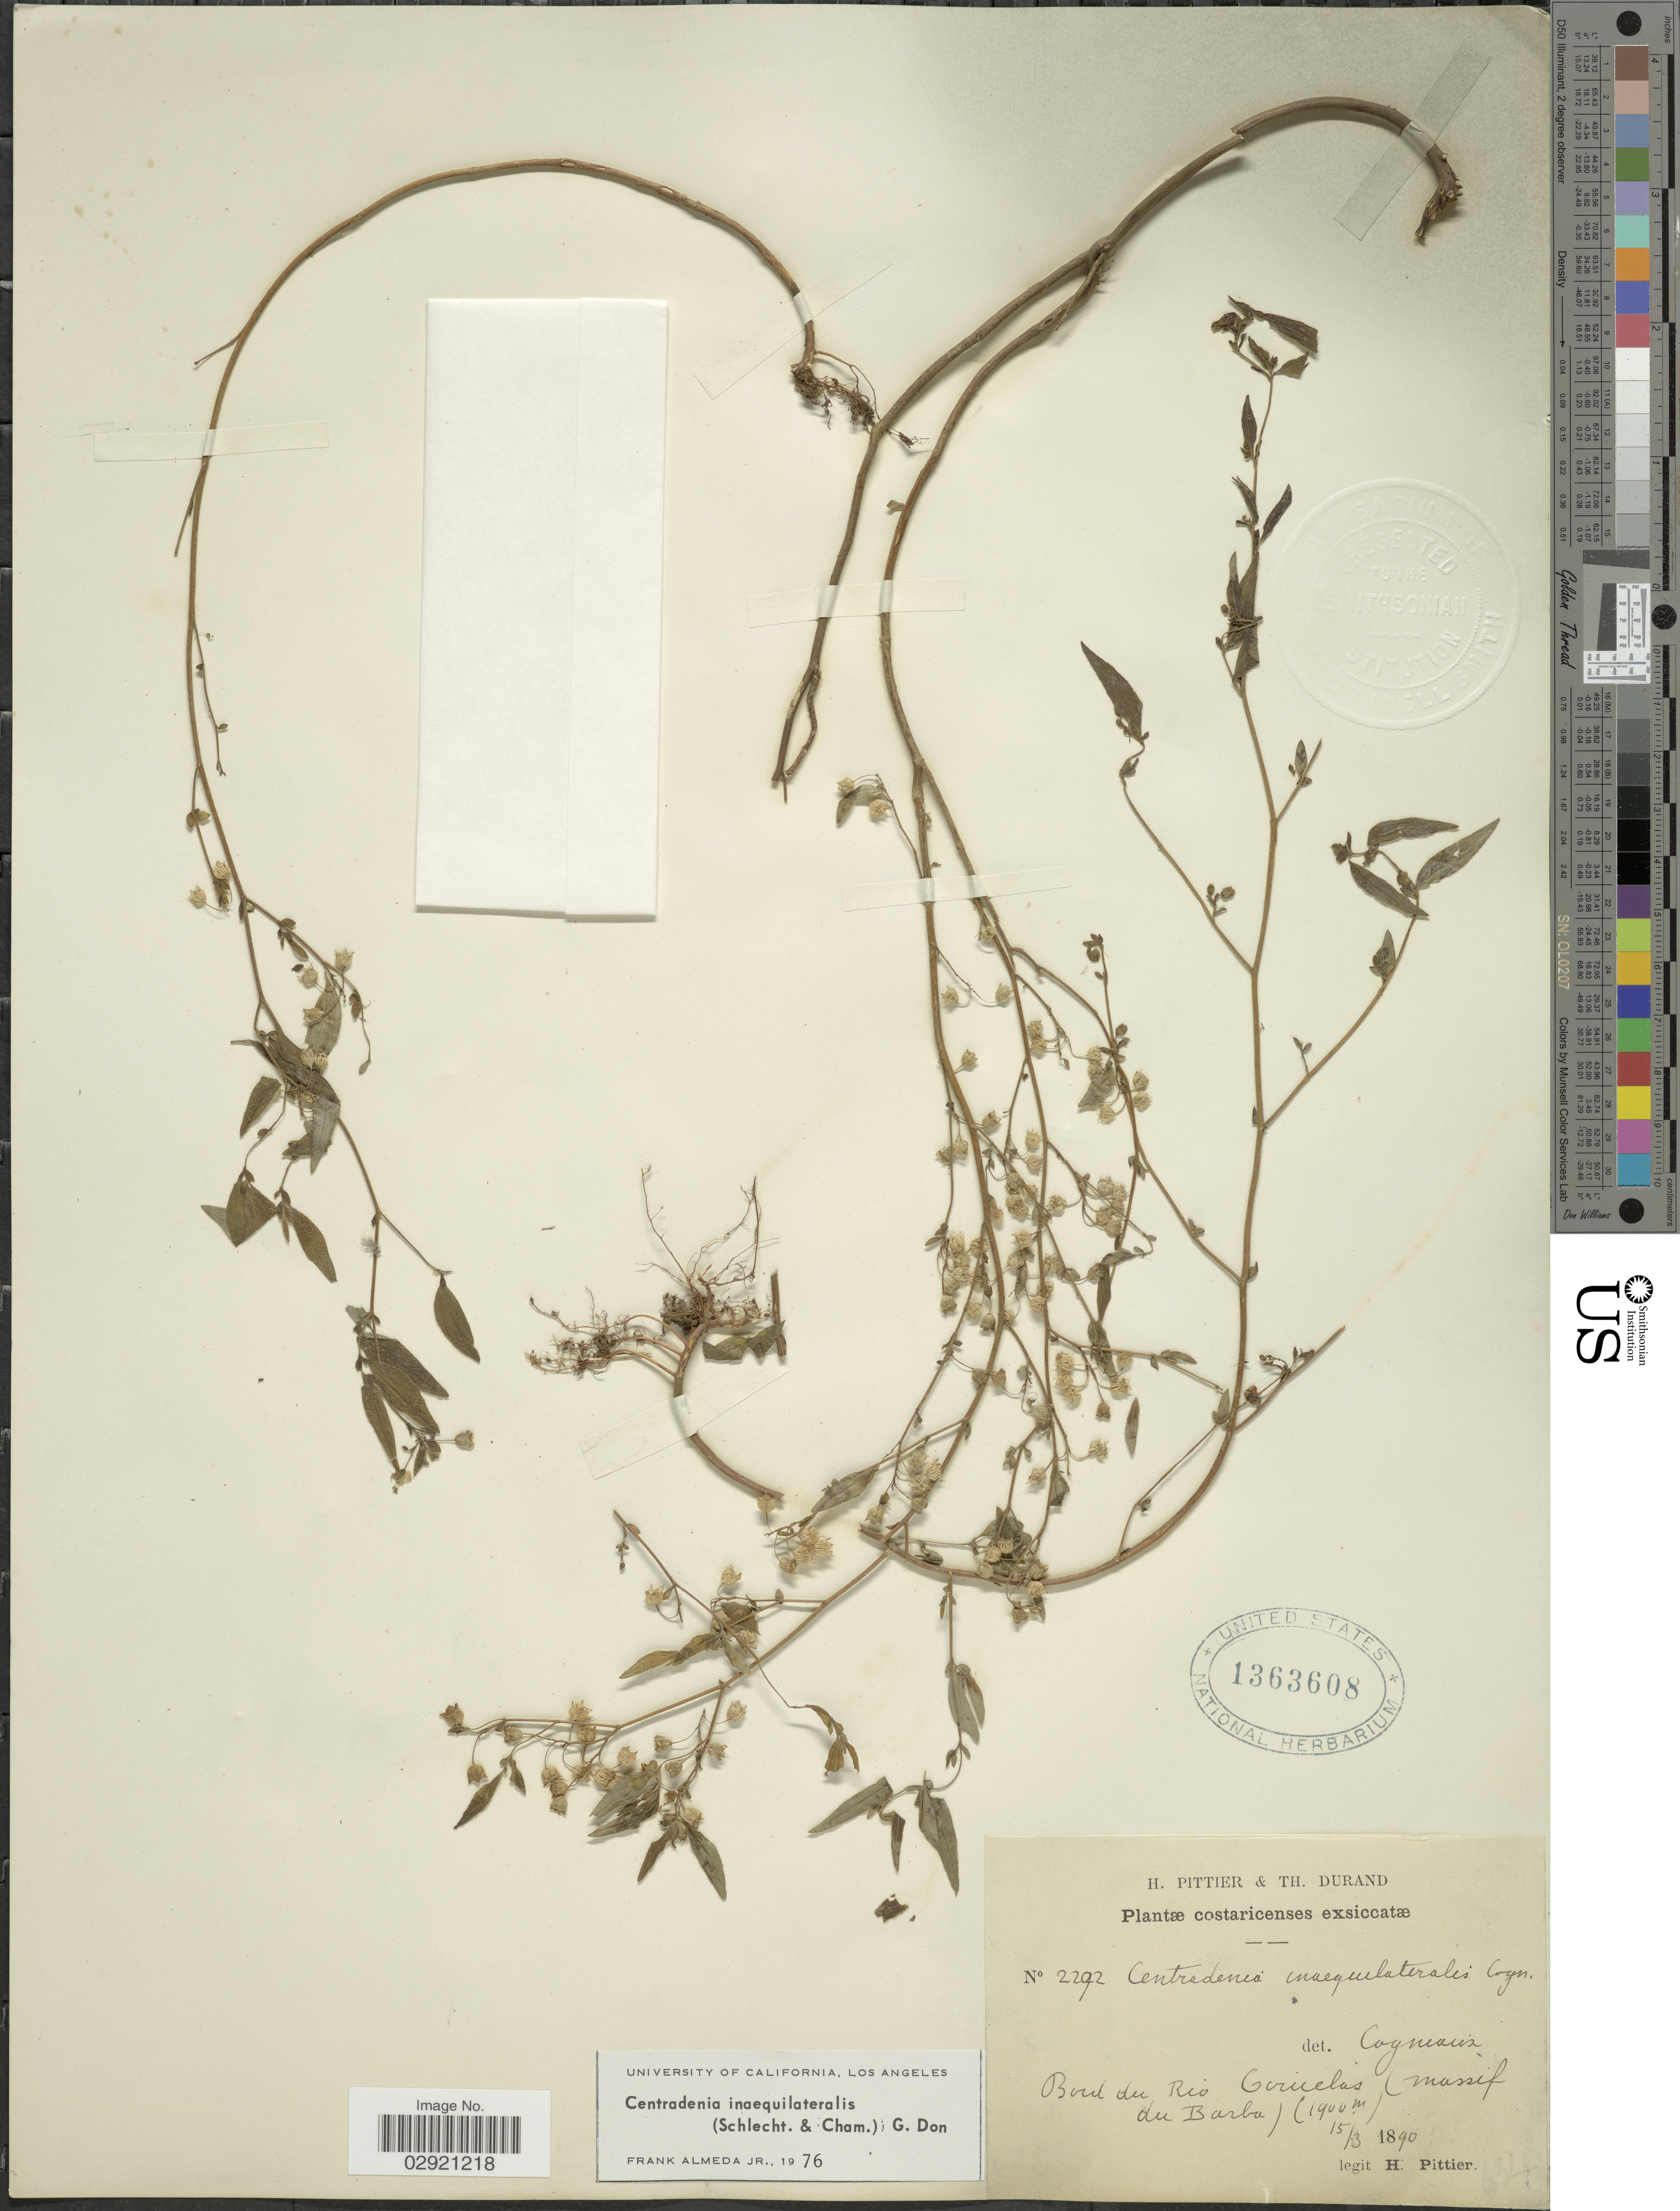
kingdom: Plantae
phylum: Tracheophyta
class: Magnoliopsida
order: Myrtales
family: Melastomataceae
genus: Centradenia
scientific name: Centradenia inaequilateralis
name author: (Gleason) G. Don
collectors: H. F. Pittier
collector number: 2292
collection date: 1890-03-15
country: Costa Rica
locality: Costaricenses. Bord du Rio Ciruelas (massif du Barba).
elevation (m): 1900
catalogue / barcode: US 1363608